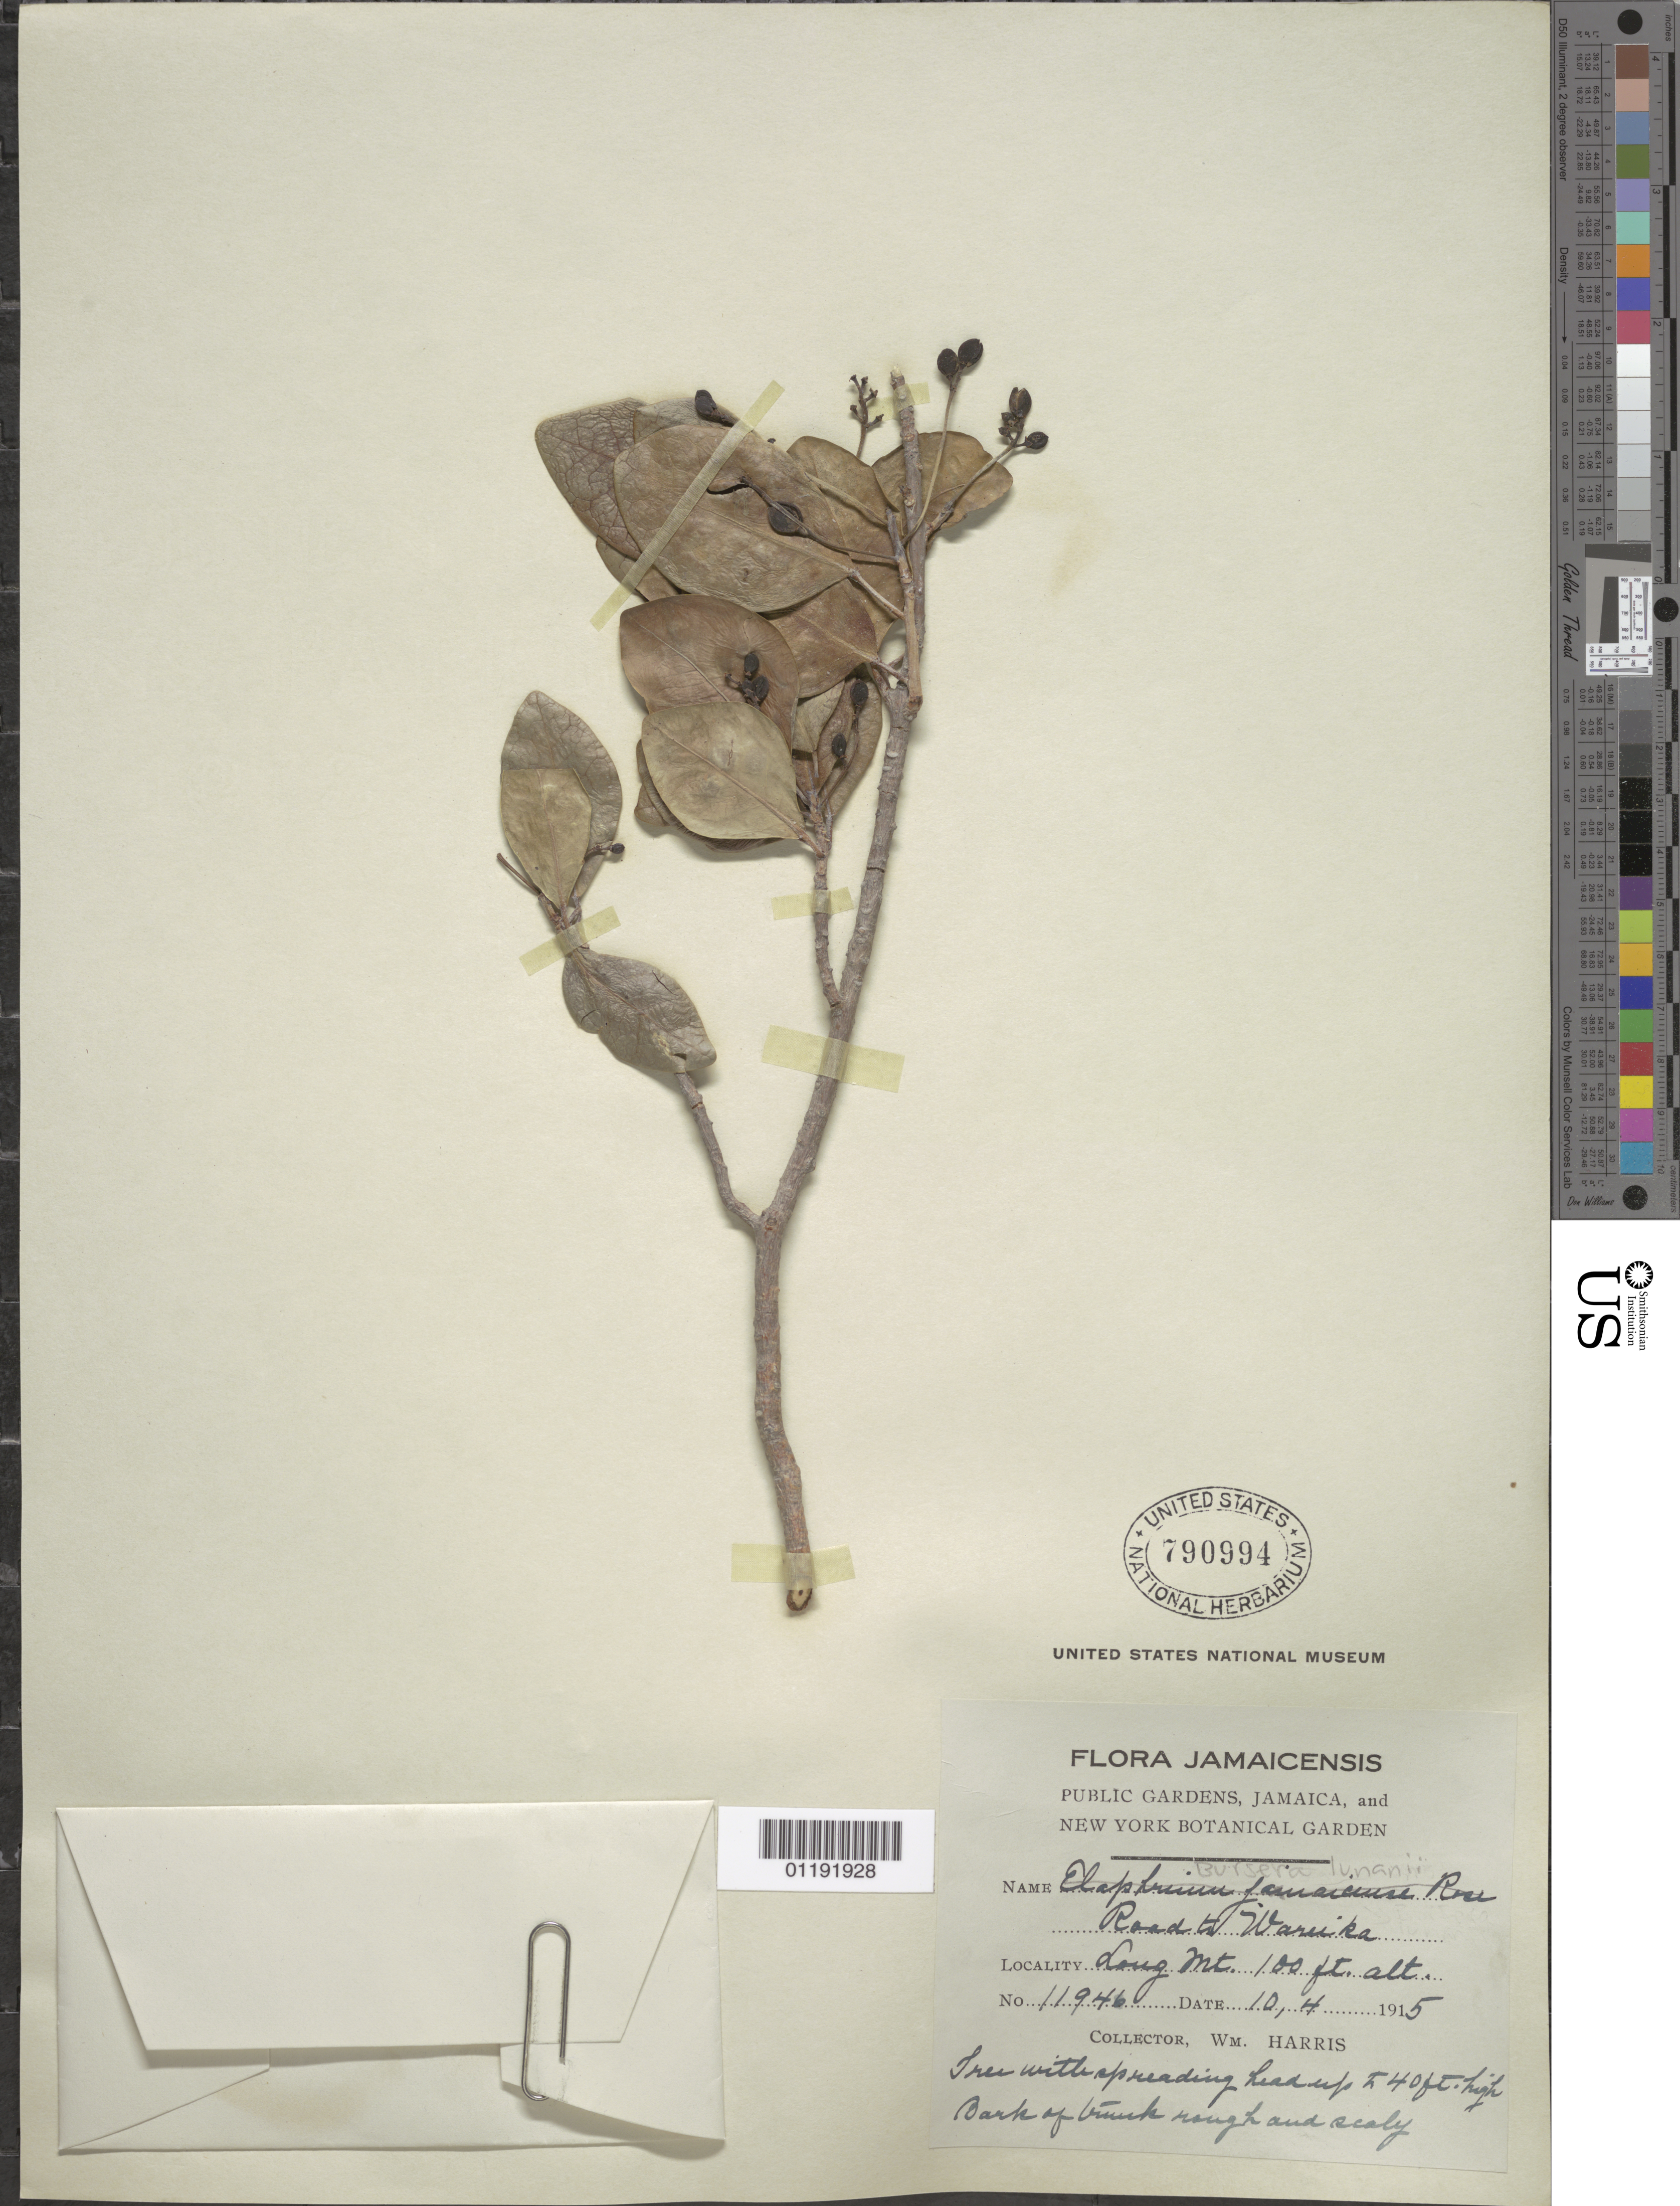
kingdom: Plantae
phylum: Tracheophyta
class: Magnoliopsida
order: Sapindales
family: Burseraceae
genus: Bursera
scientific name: Bursera lunanii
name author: (Spreng.) C.D. Adams & Dandy ex Proctor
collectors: W. Harris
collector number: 11946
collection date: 1915-04-10 or 1915-10-04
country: Jamaica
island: Jamaica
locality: Long Mt, road to Wareika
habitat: Mt, road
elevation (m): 30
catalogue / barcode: US 790994